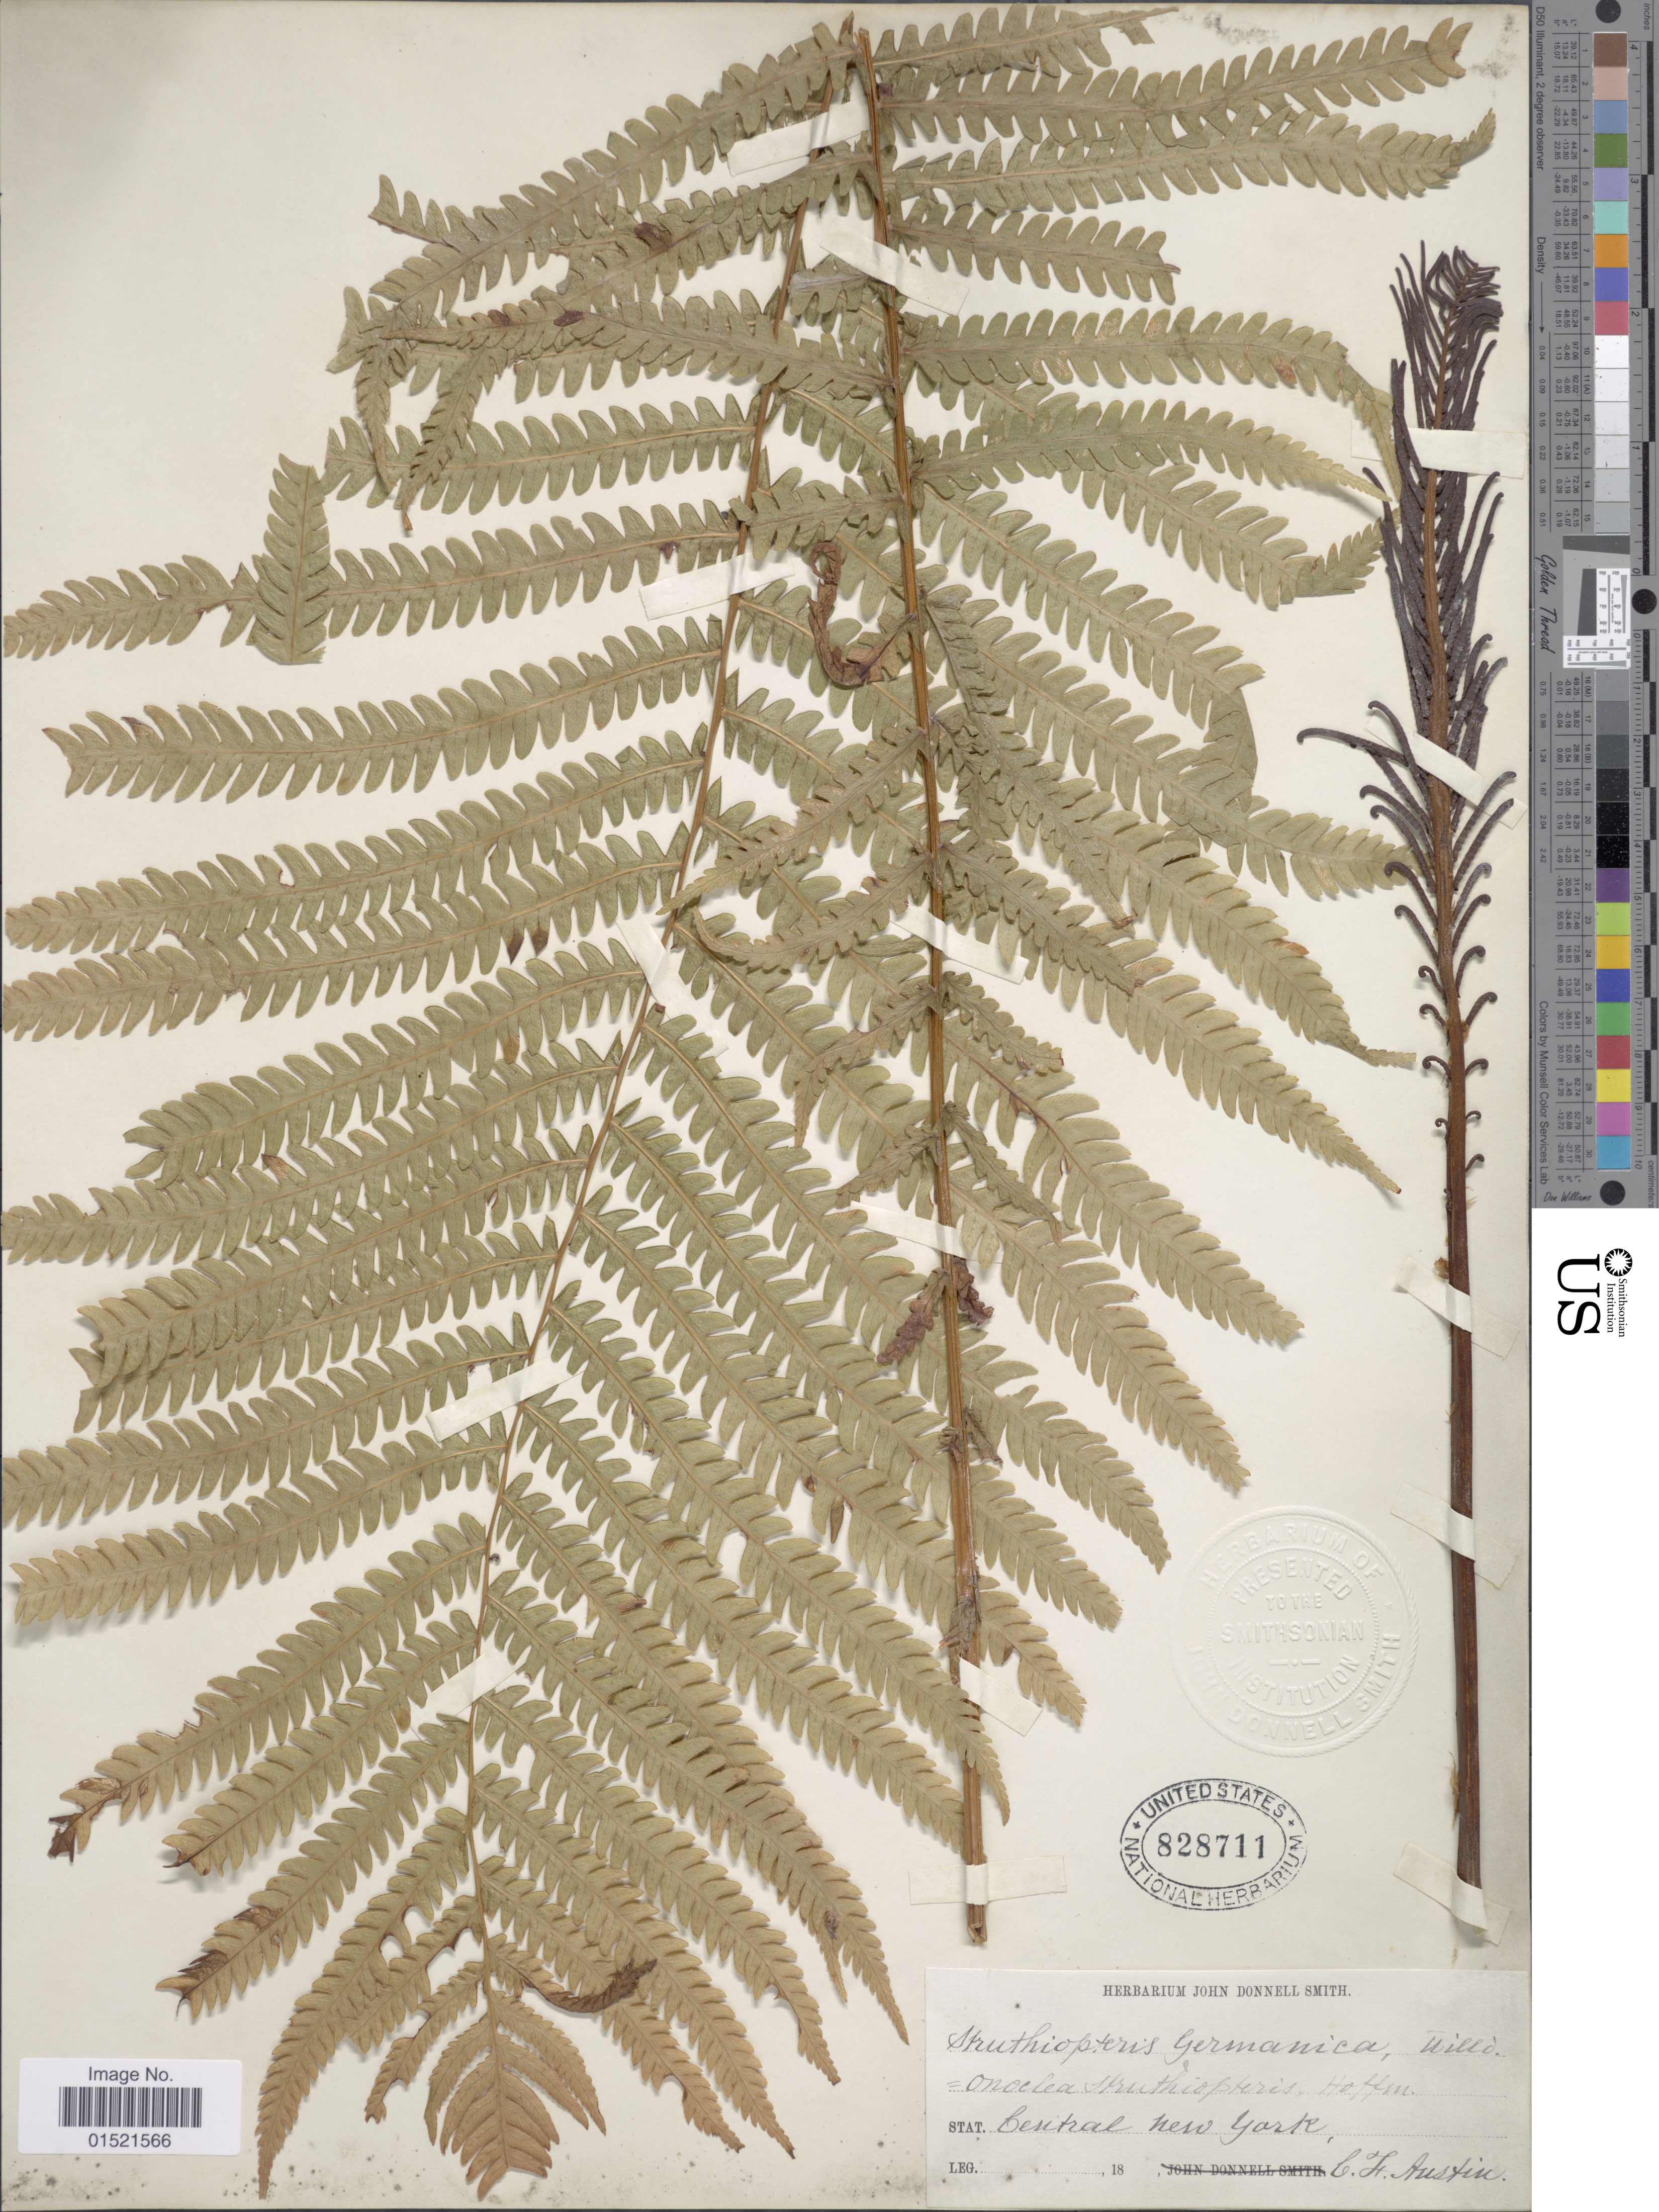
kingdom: Plantae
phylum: Tracheophyta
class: Polypodiopsida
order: Polypodiales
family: Onocleaceae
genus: Matteuccia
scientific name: Matteuccia struthiopteris var. pensylvanica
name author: (Willd.) C.V. Morton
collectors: C. Austin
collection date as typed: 18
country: United States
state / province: New York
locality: Central New York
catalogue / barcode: US 828711